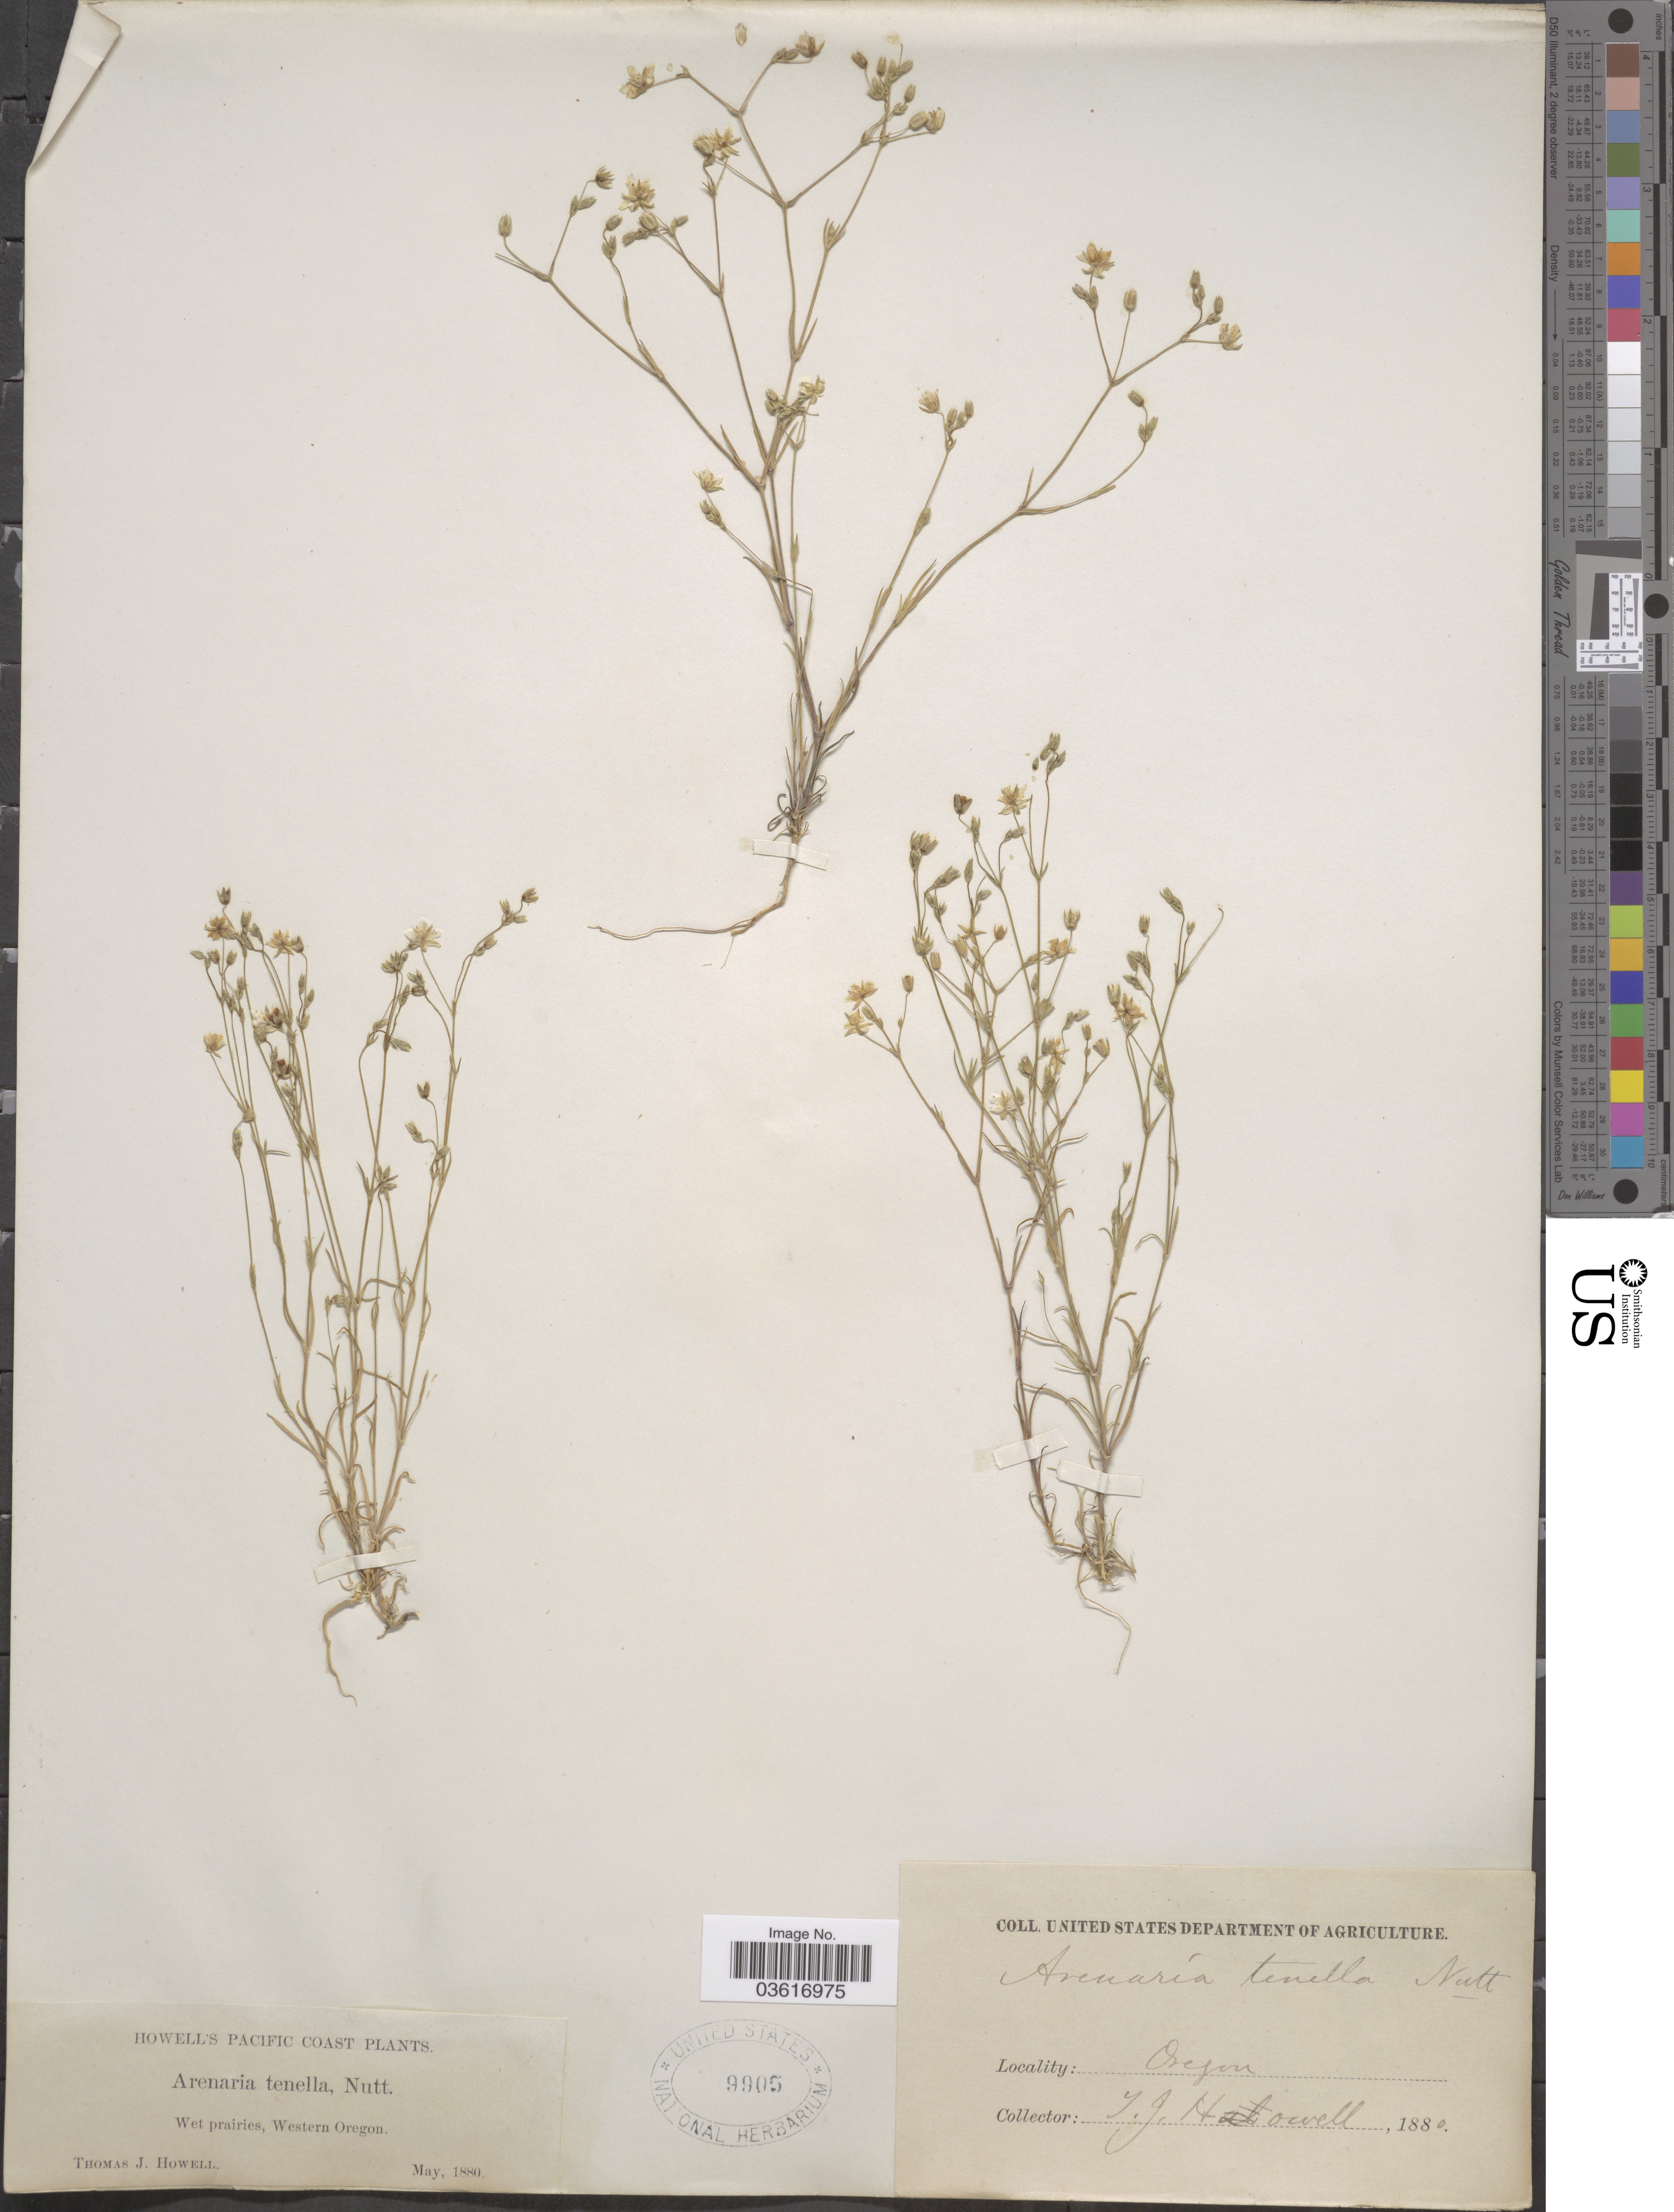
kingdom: Plantae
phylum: Tracheophyta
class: Magnoliopsida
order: Caryophyllales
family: Caryophyllaceae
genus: Minuartia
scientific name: Minuartia tenella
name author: (J. Gay) Mattf.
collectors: T. J. Howell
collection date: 1880-05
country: United States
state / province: Oregon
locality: Pacific Coast. Western Oregon.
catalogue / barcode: US 9905